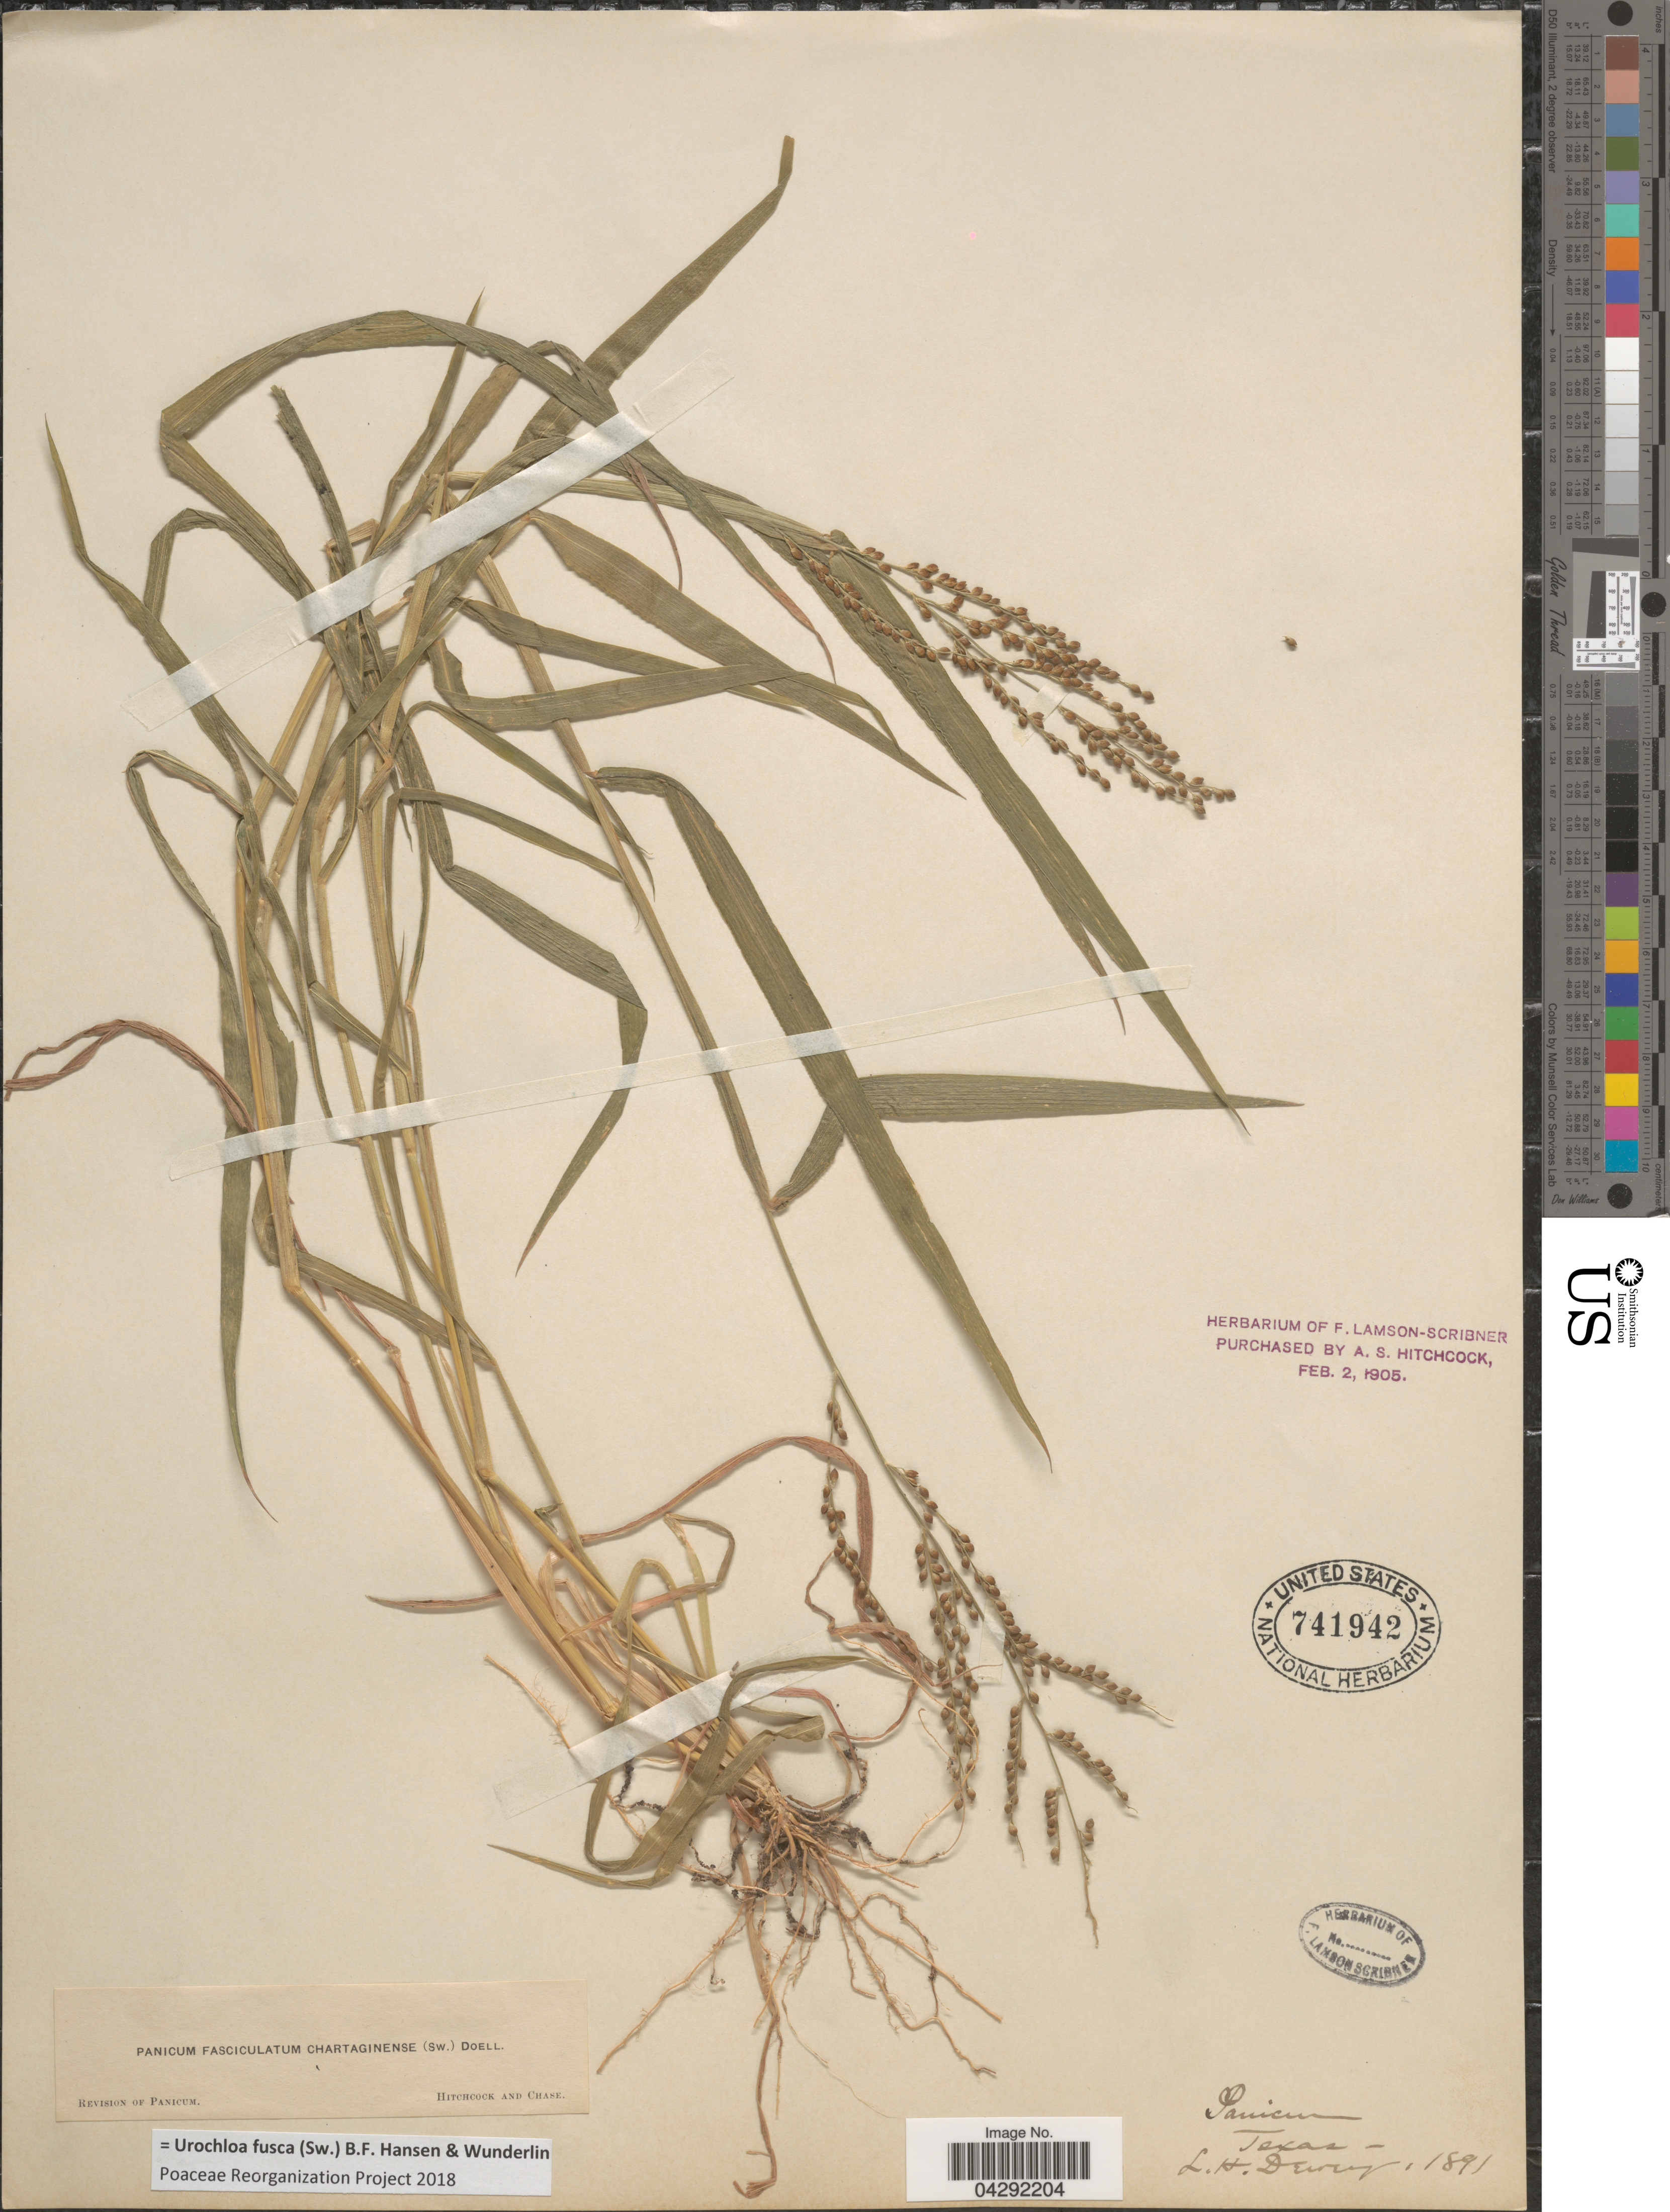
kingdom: Plantae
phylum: Tracheophyta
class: Liliopsida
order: Poales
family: Poaceae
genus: Urochloa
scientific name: Urochloa fusca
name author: (Sw.) B.F. Hansen & Wunderlin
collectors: L. H. Dewey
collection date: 1891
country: United States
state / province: Texas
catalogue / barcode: US 741942